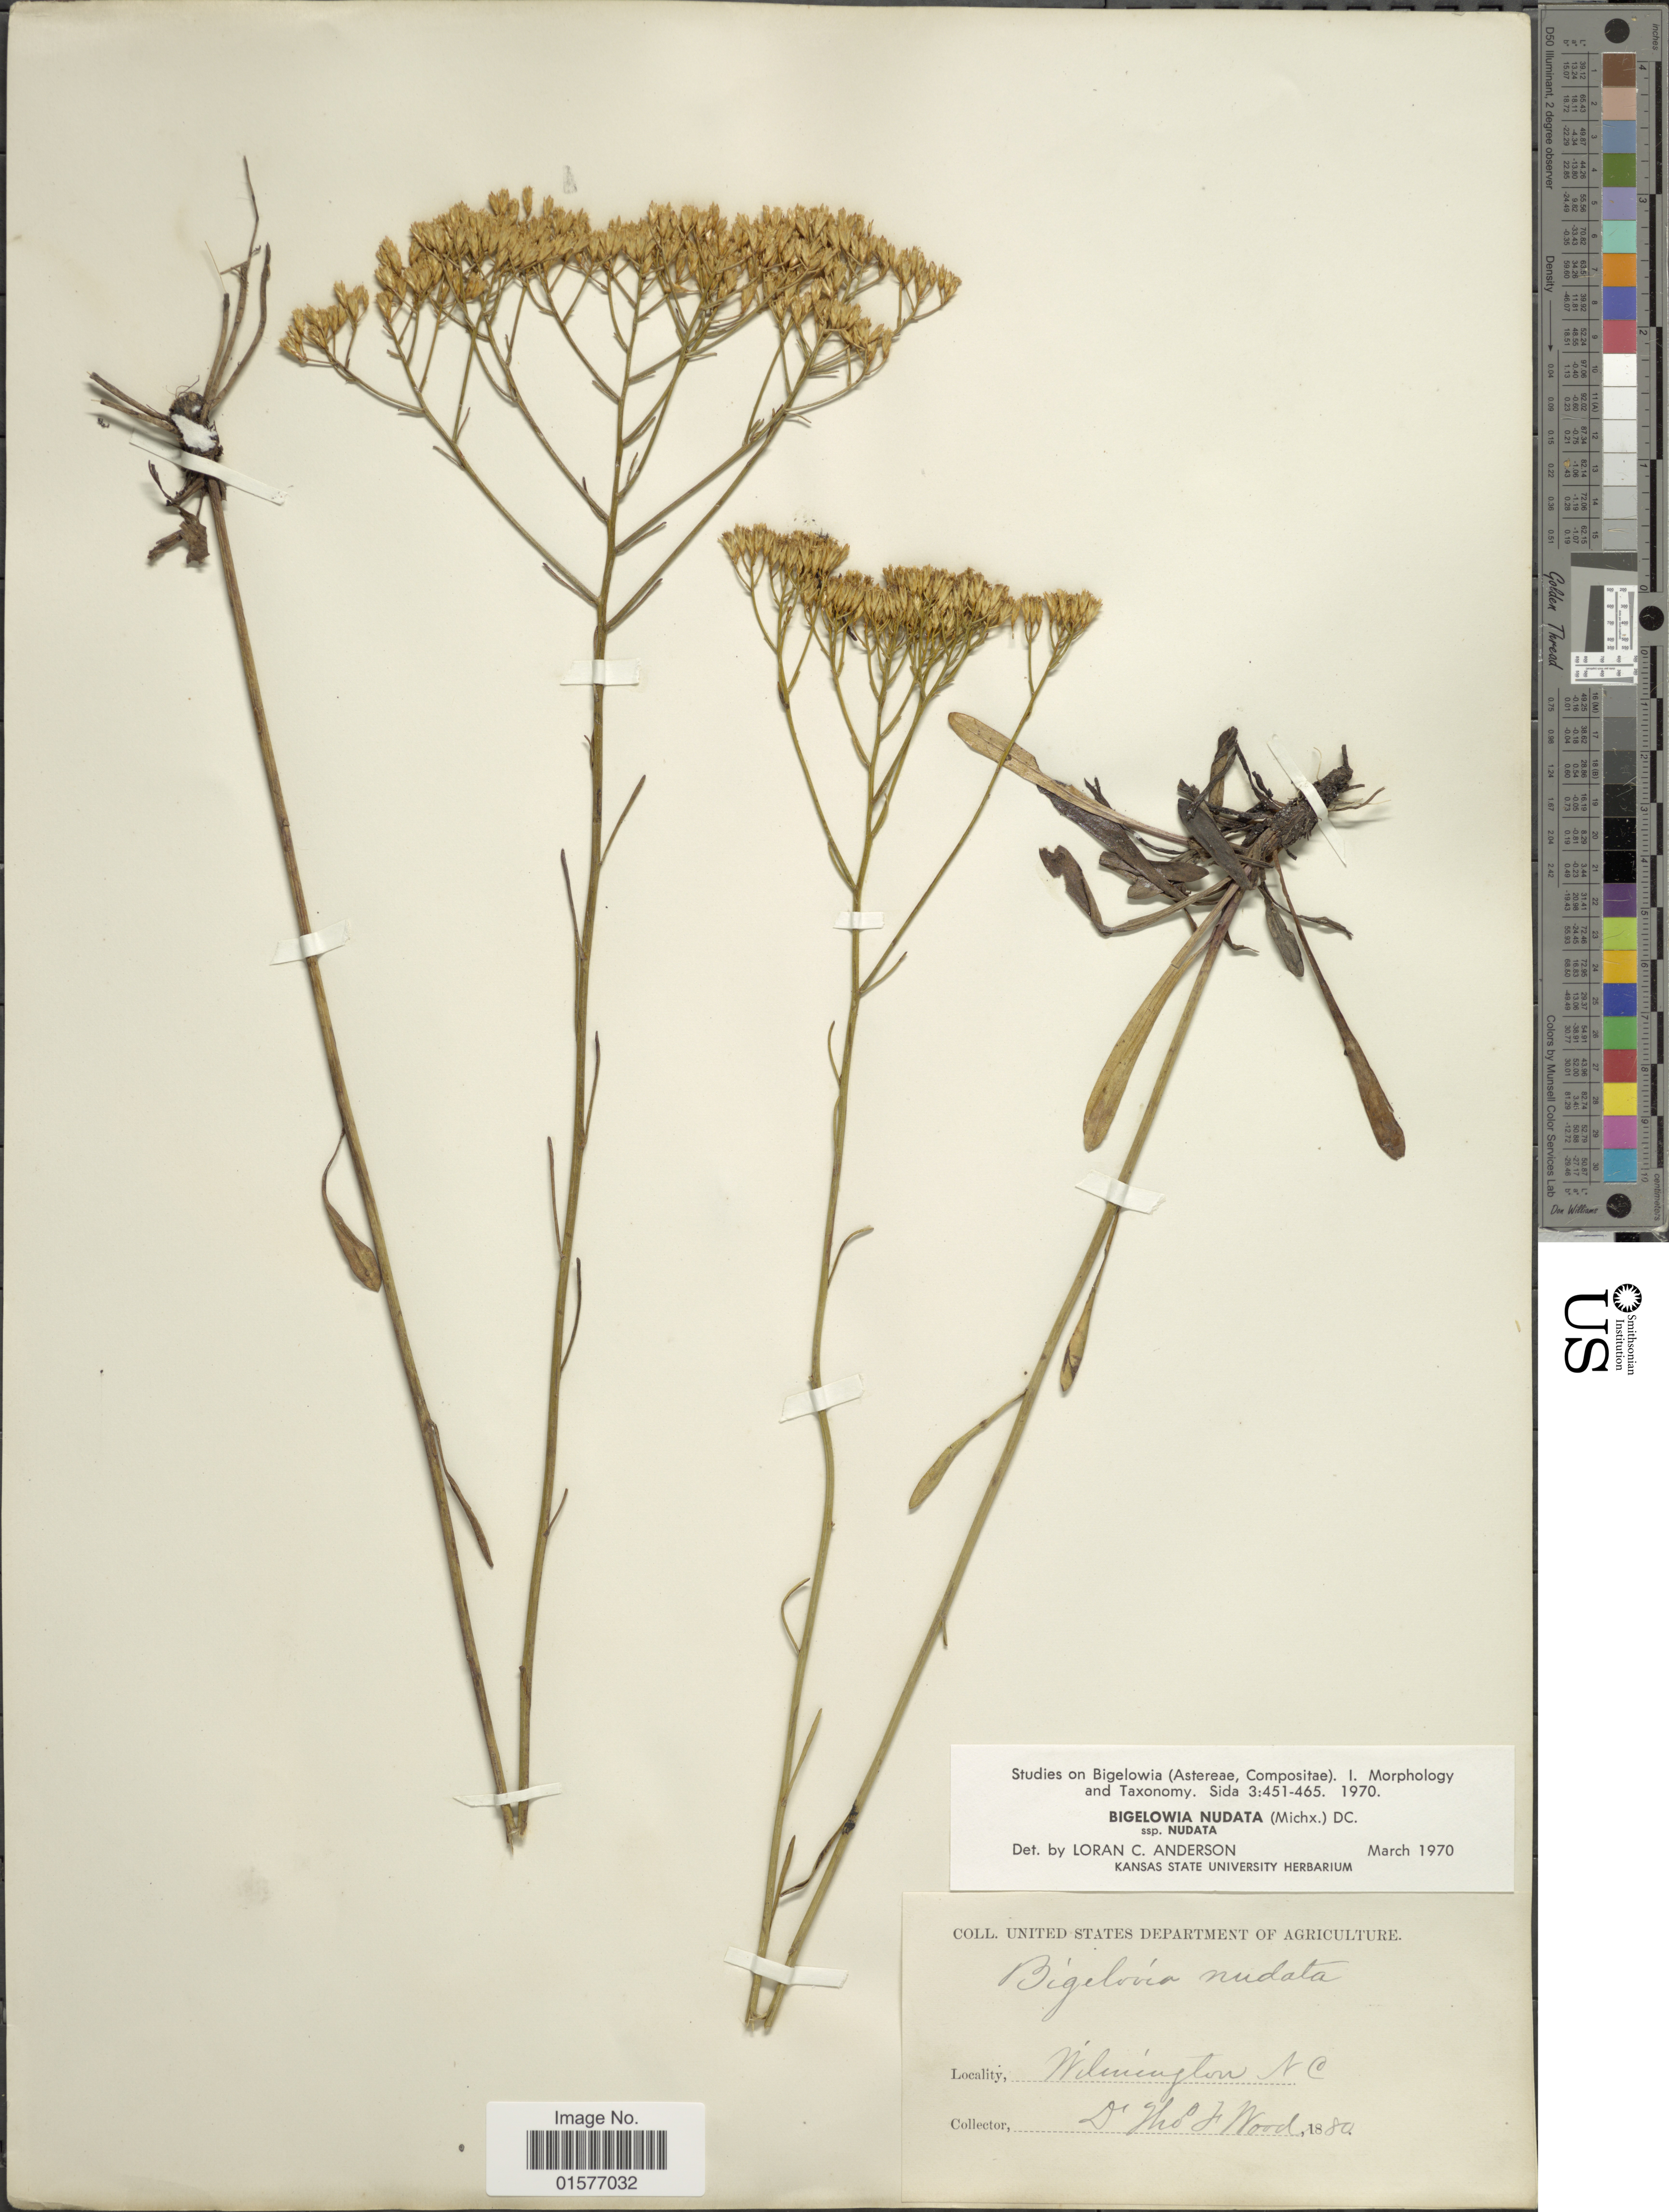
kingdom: Plantae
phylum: Tracheophyta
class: Magnoliopsida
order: Asterales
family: Asteraceae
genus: Bigelowia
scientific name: Bigelowia nudata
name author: (Michx.) DC.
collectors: T. F. Wood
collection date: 1880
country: United States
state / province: North Carolina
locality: Wilmington